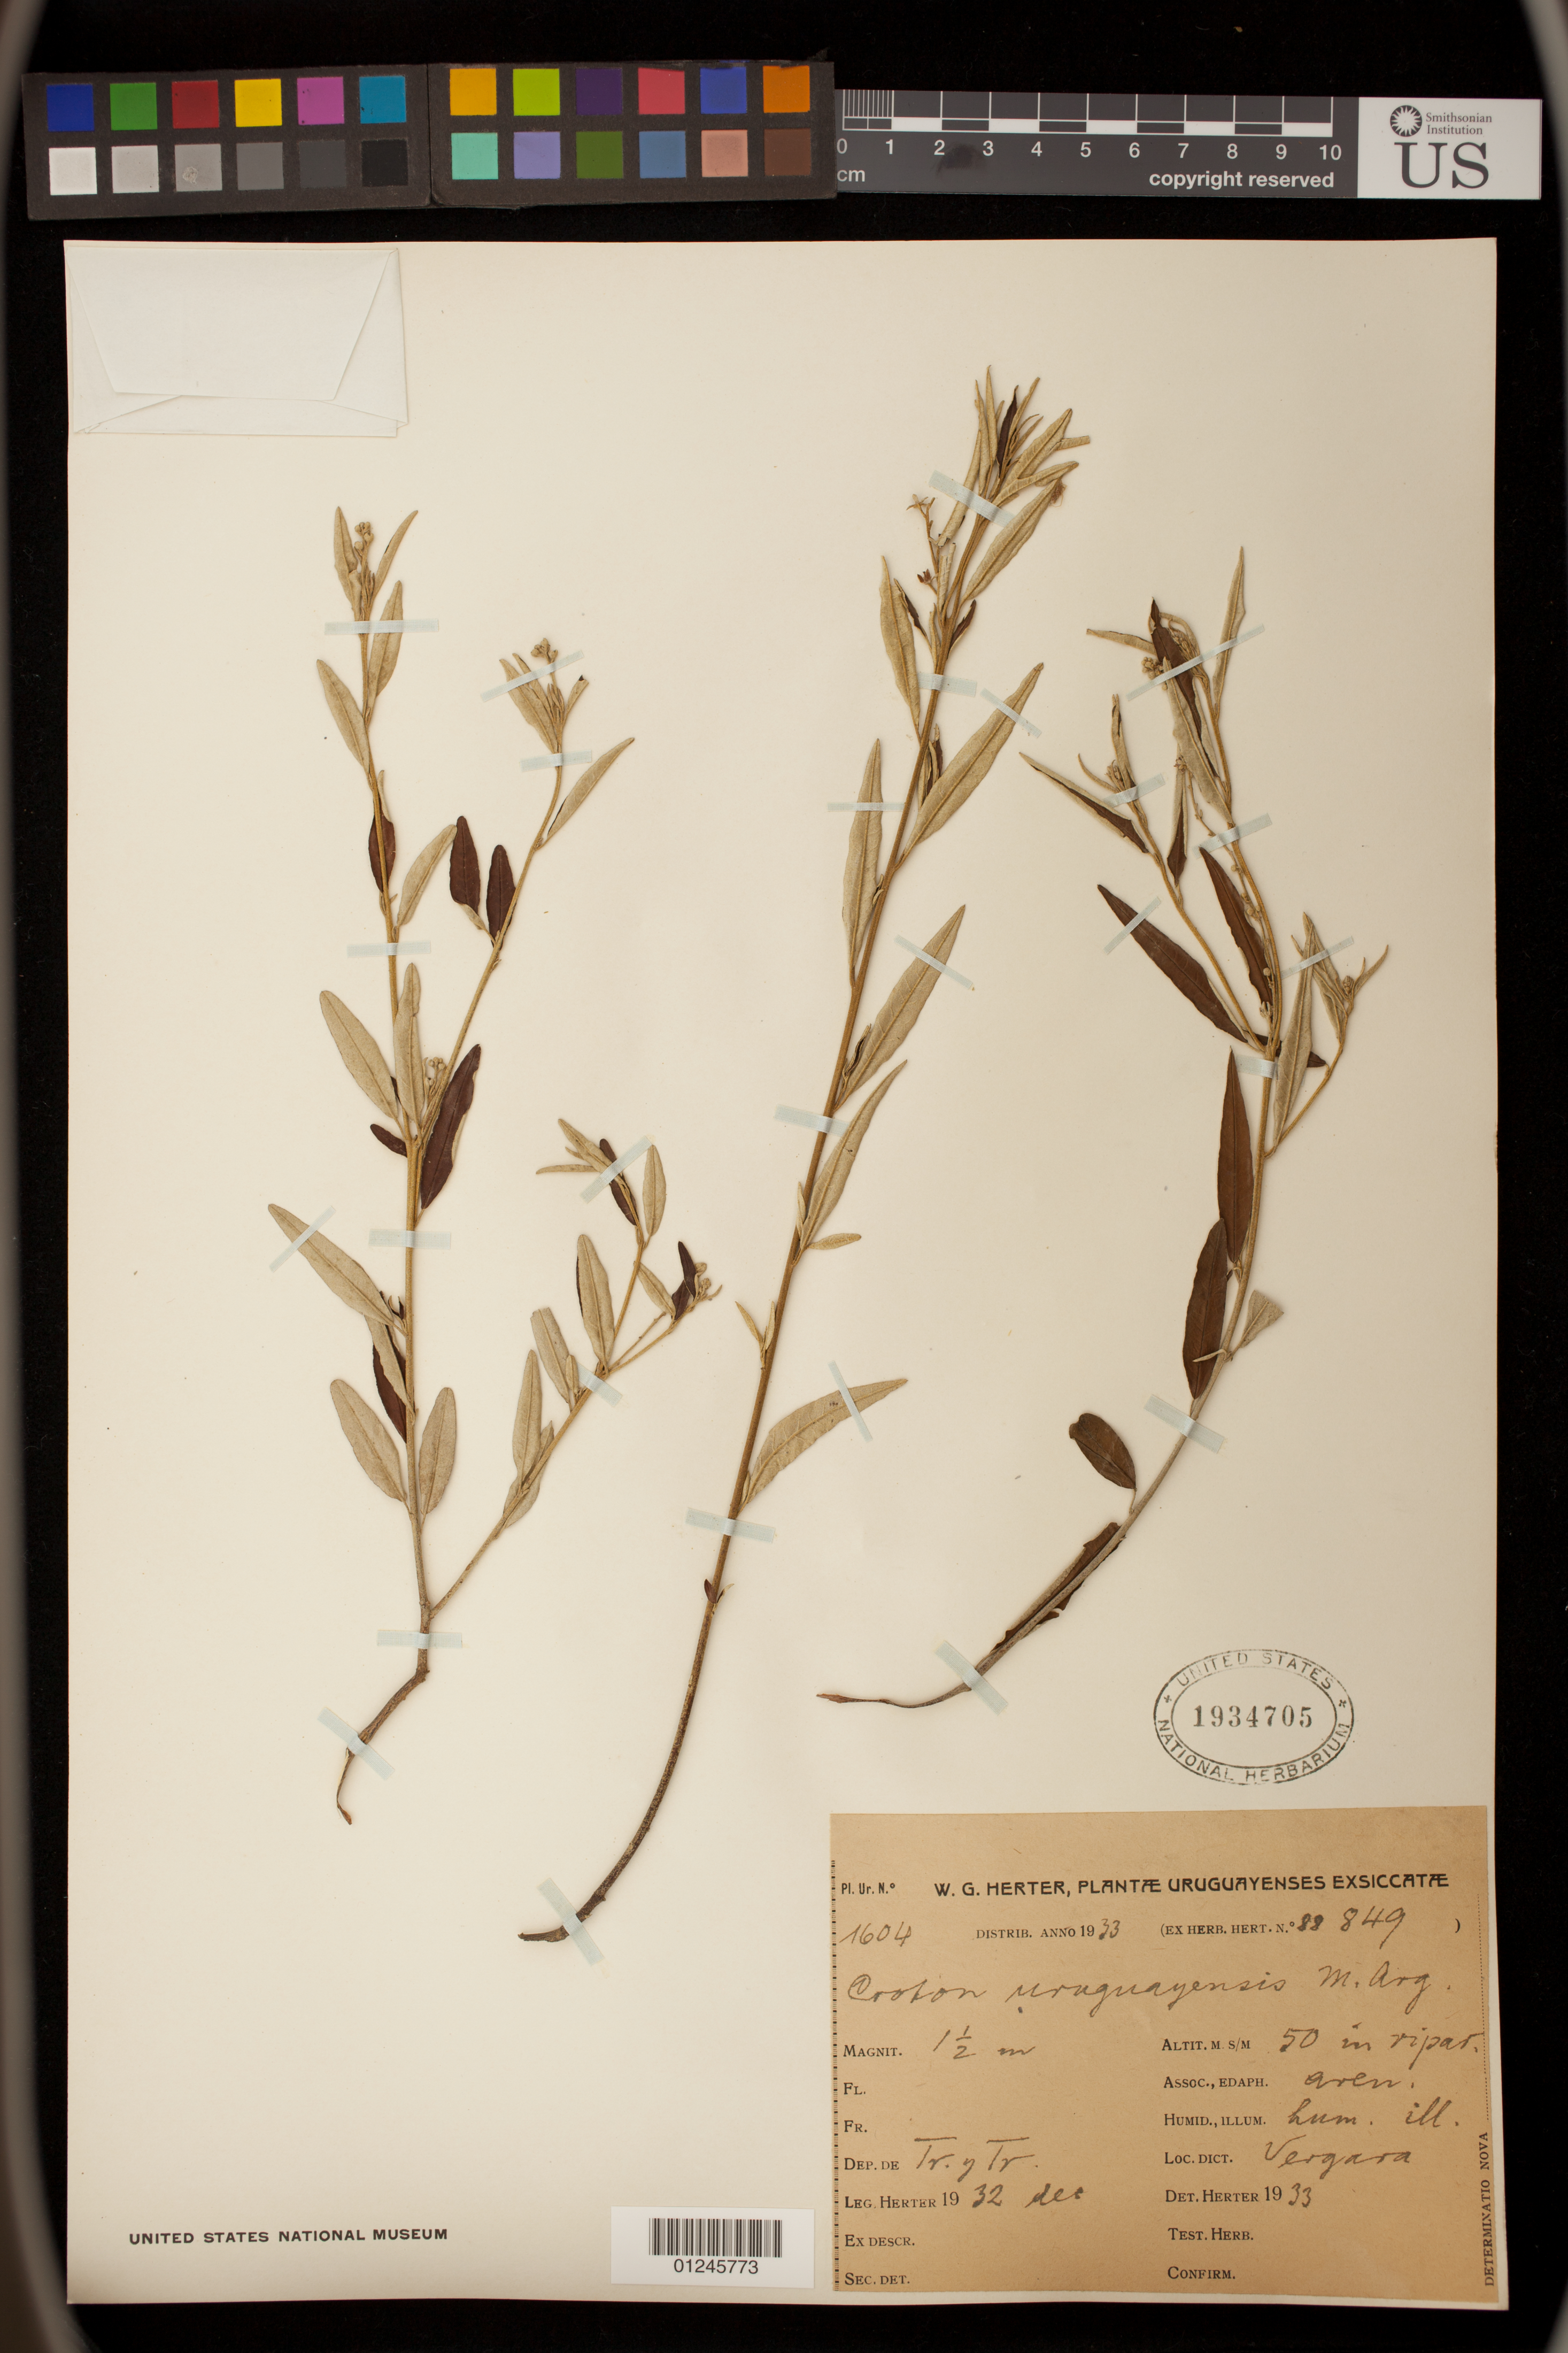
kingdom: Plantae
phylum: Tracheophyta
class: Magnoliopsida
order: Malpighiales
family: Euphorbiaceae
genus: Croton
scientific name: Croton tenuissimus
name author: Müll. Arg.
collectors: W. G. Herter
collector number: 88849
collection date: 1933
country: Uruguay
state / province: Treinta Y Tres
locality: Vergara, Treinta y Tres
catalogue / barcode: US 1934705